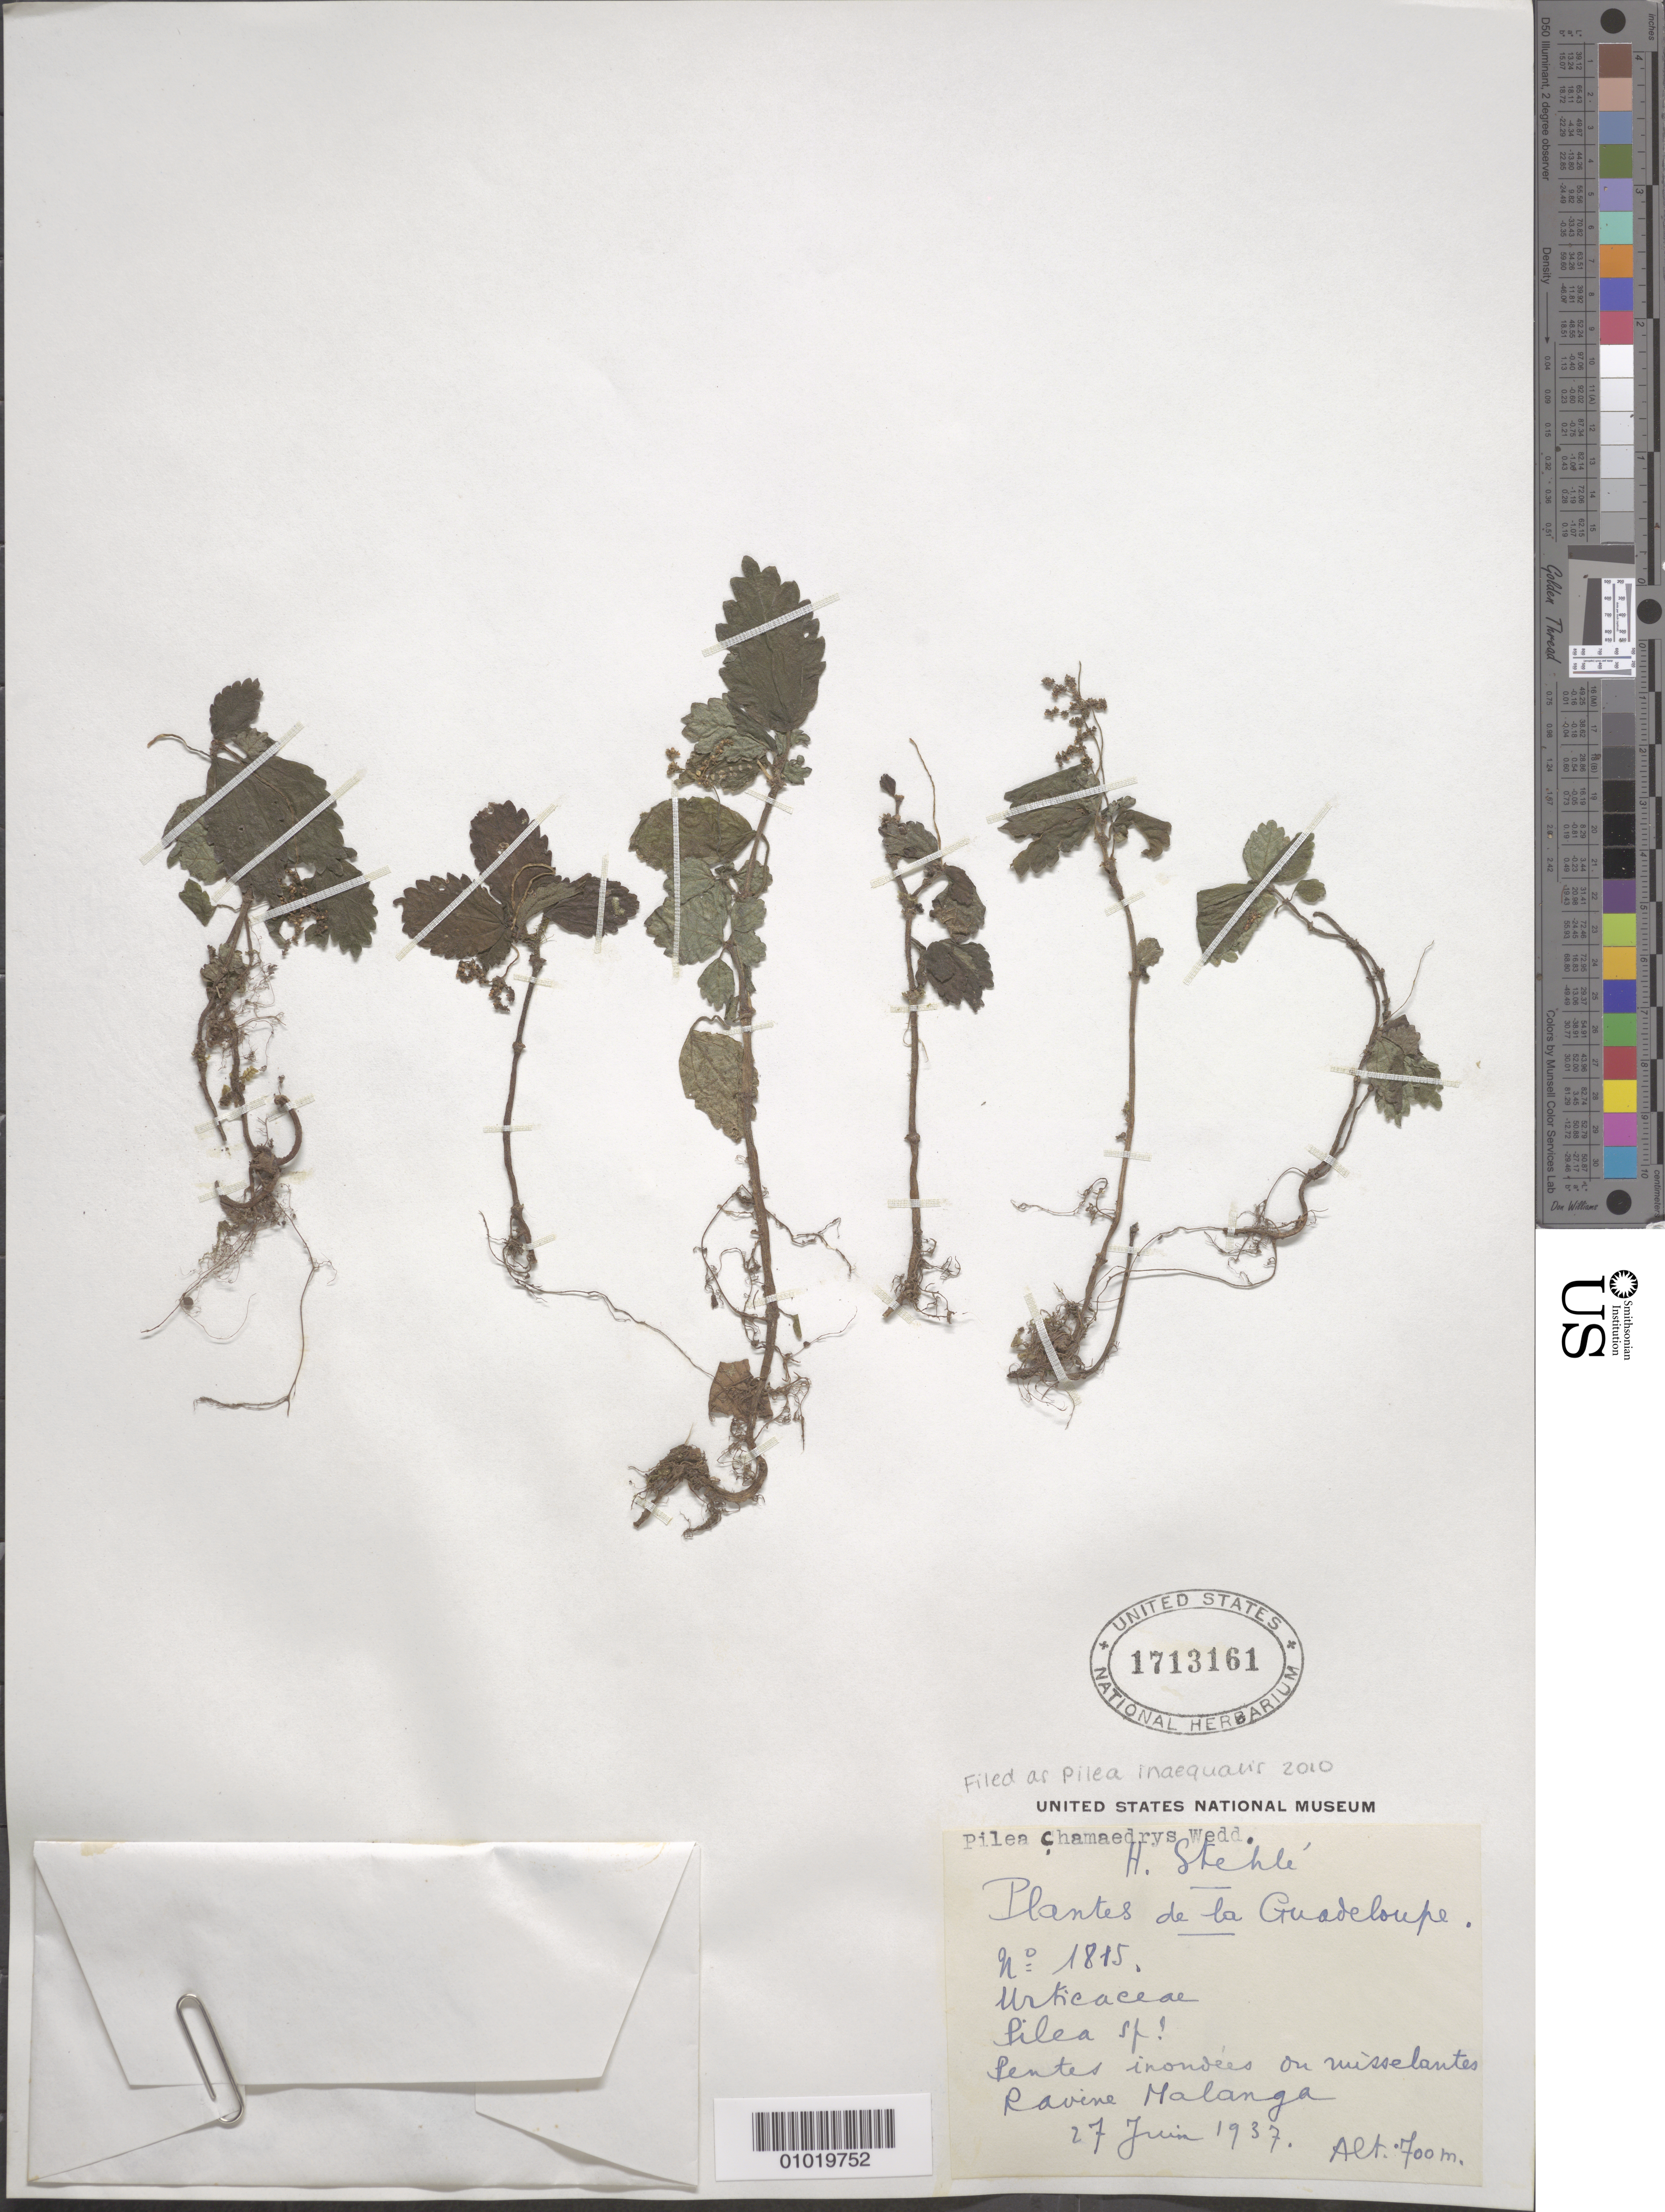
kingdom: Plantae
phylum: Tracheophyta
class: Magnoliopsida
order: Rosales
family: Urticaceae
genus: Pilea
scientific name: Pilea inaequalis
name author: (Juss. ex Poir.) Wedd.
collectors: H. Stehlé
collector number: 1815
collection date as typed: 27 Jun 1937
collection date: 1937-06-27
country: Guadeloupe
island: Basse Terre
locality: Ravine Malanga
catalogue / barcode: US 1713161